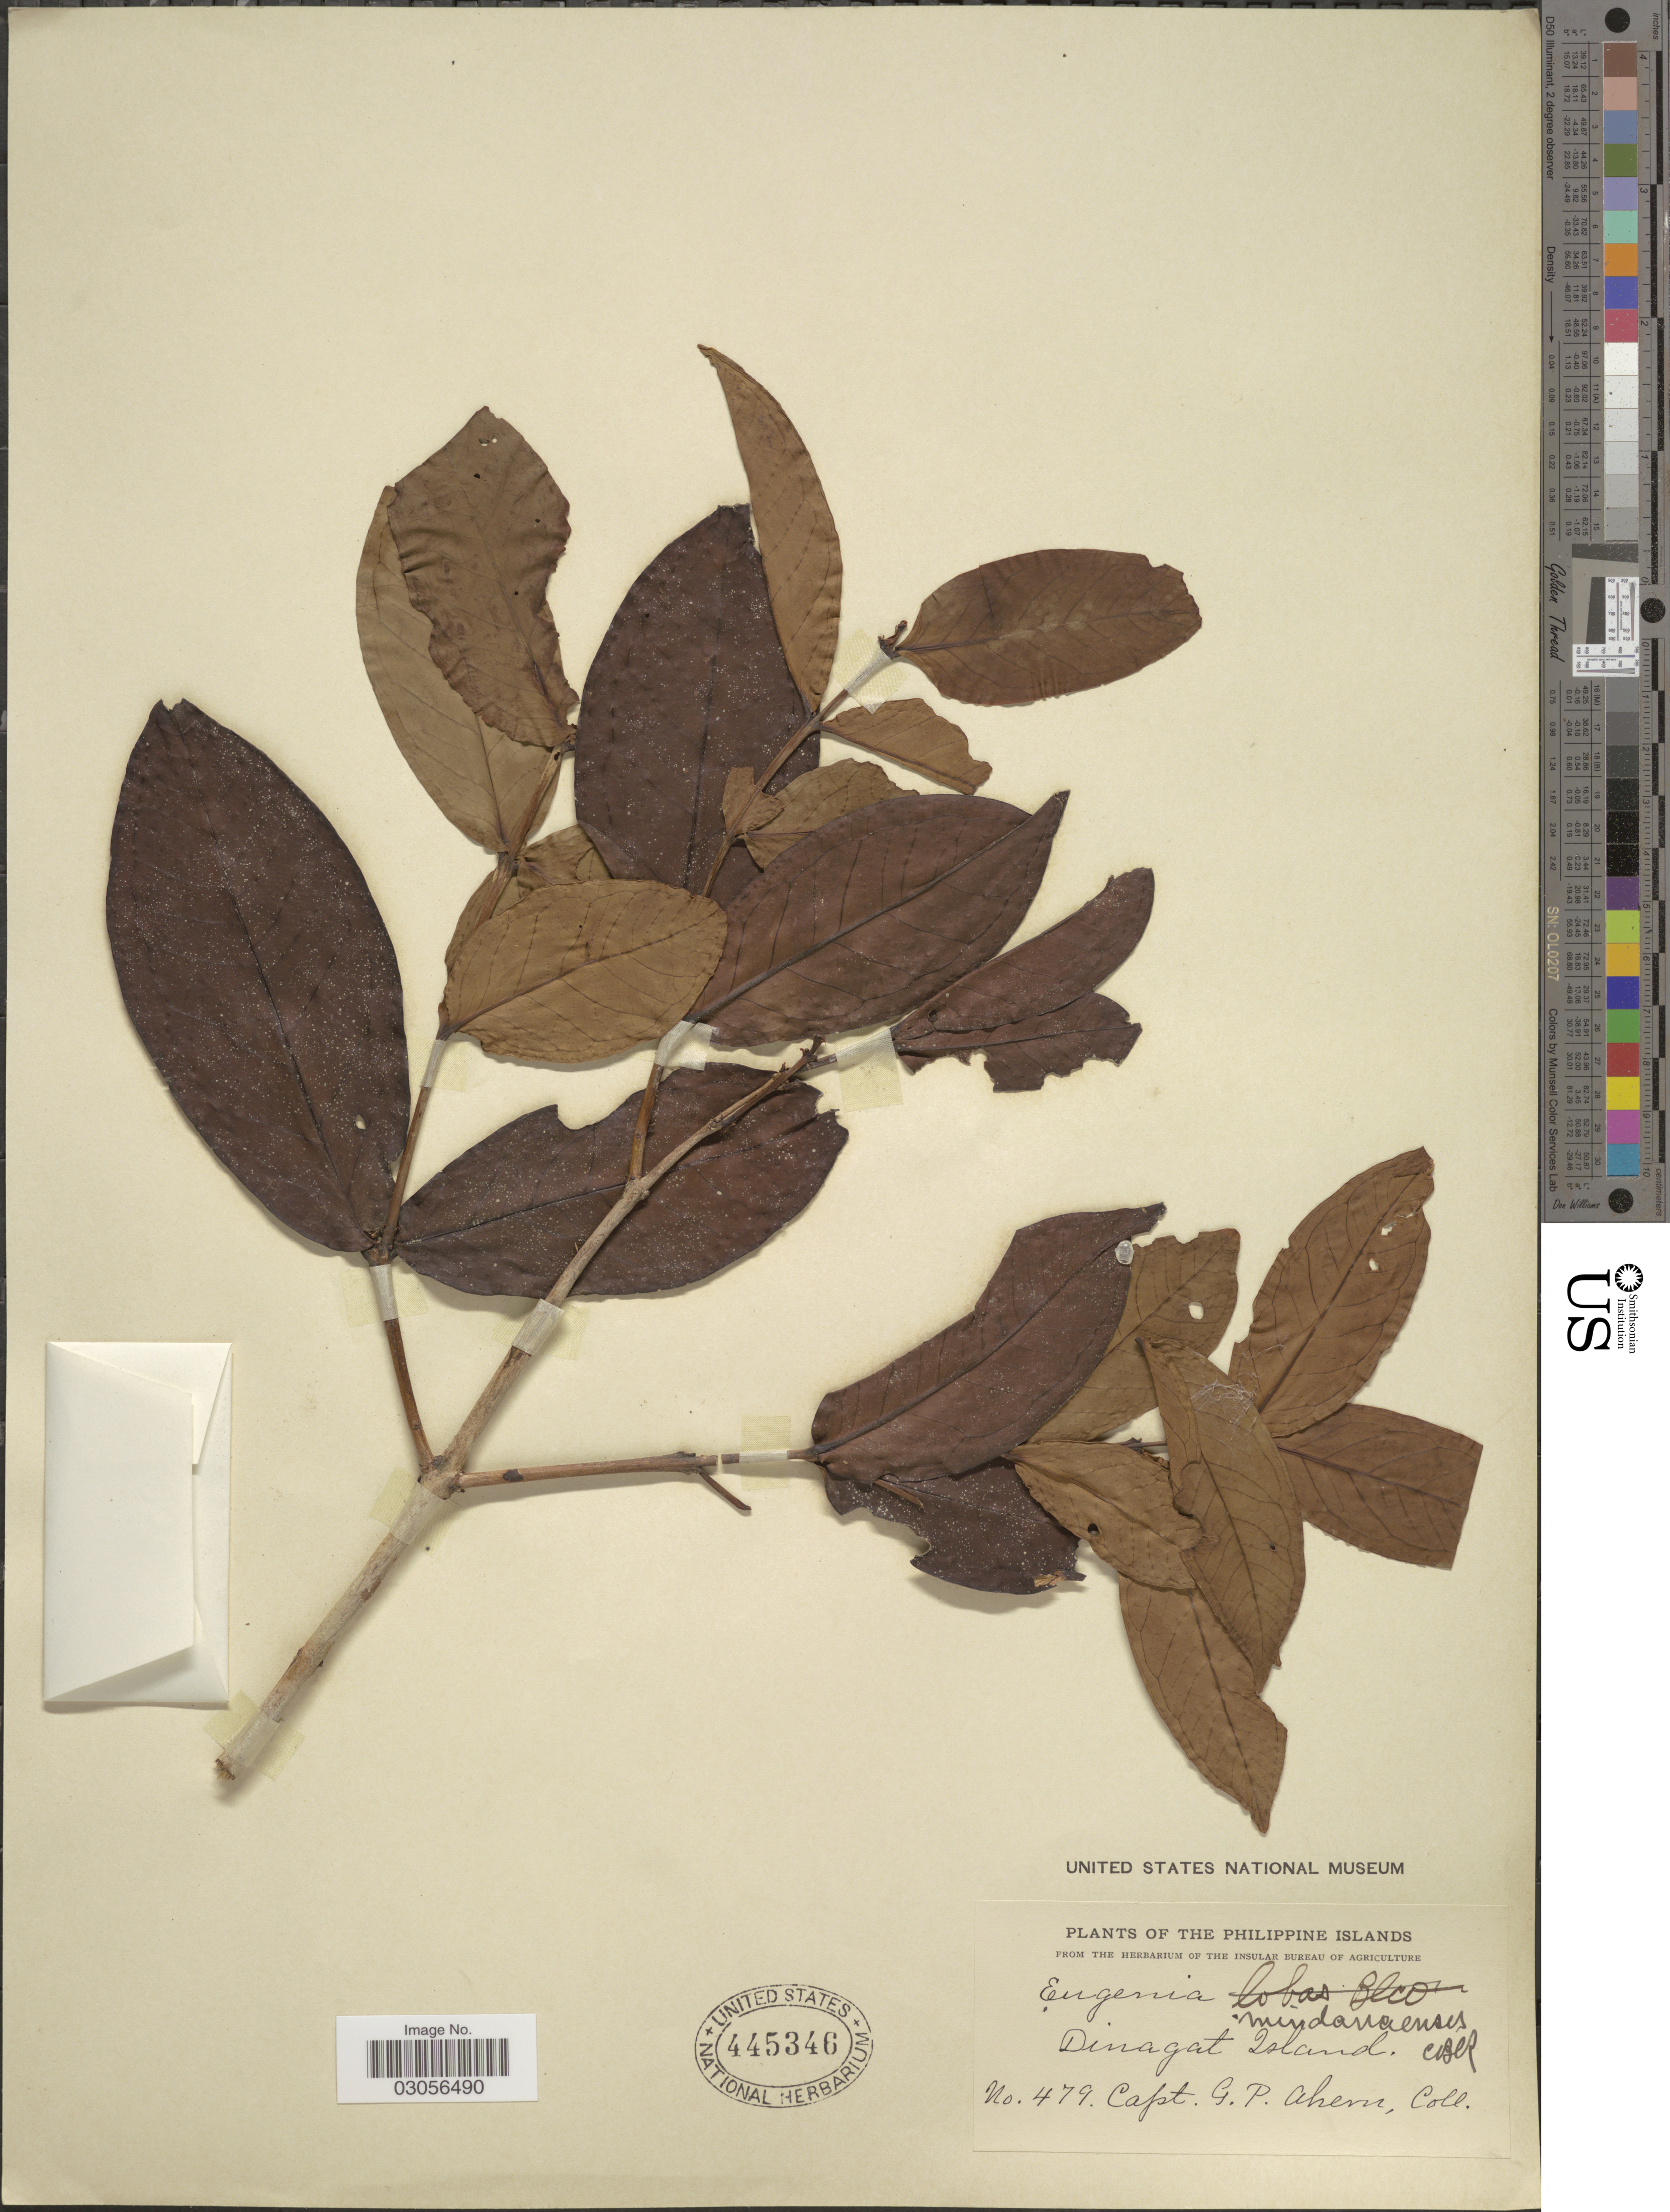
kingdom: Plantae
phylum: Tracheophyta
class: Magnoliopsida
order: Myrtales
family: Myrtaceae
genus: Syzygium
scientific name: Syzygium aqueum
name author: (Burm. f.) Altson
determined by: Strong, Mark T., (BOT), Smithsonian Institution - National Museum of Natural History (UNITED STATES)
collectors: G. Ahern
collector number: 479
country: Philippines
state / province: Caraga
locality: The Philippine Islands, Dinagat Island.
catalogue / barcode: US 445346